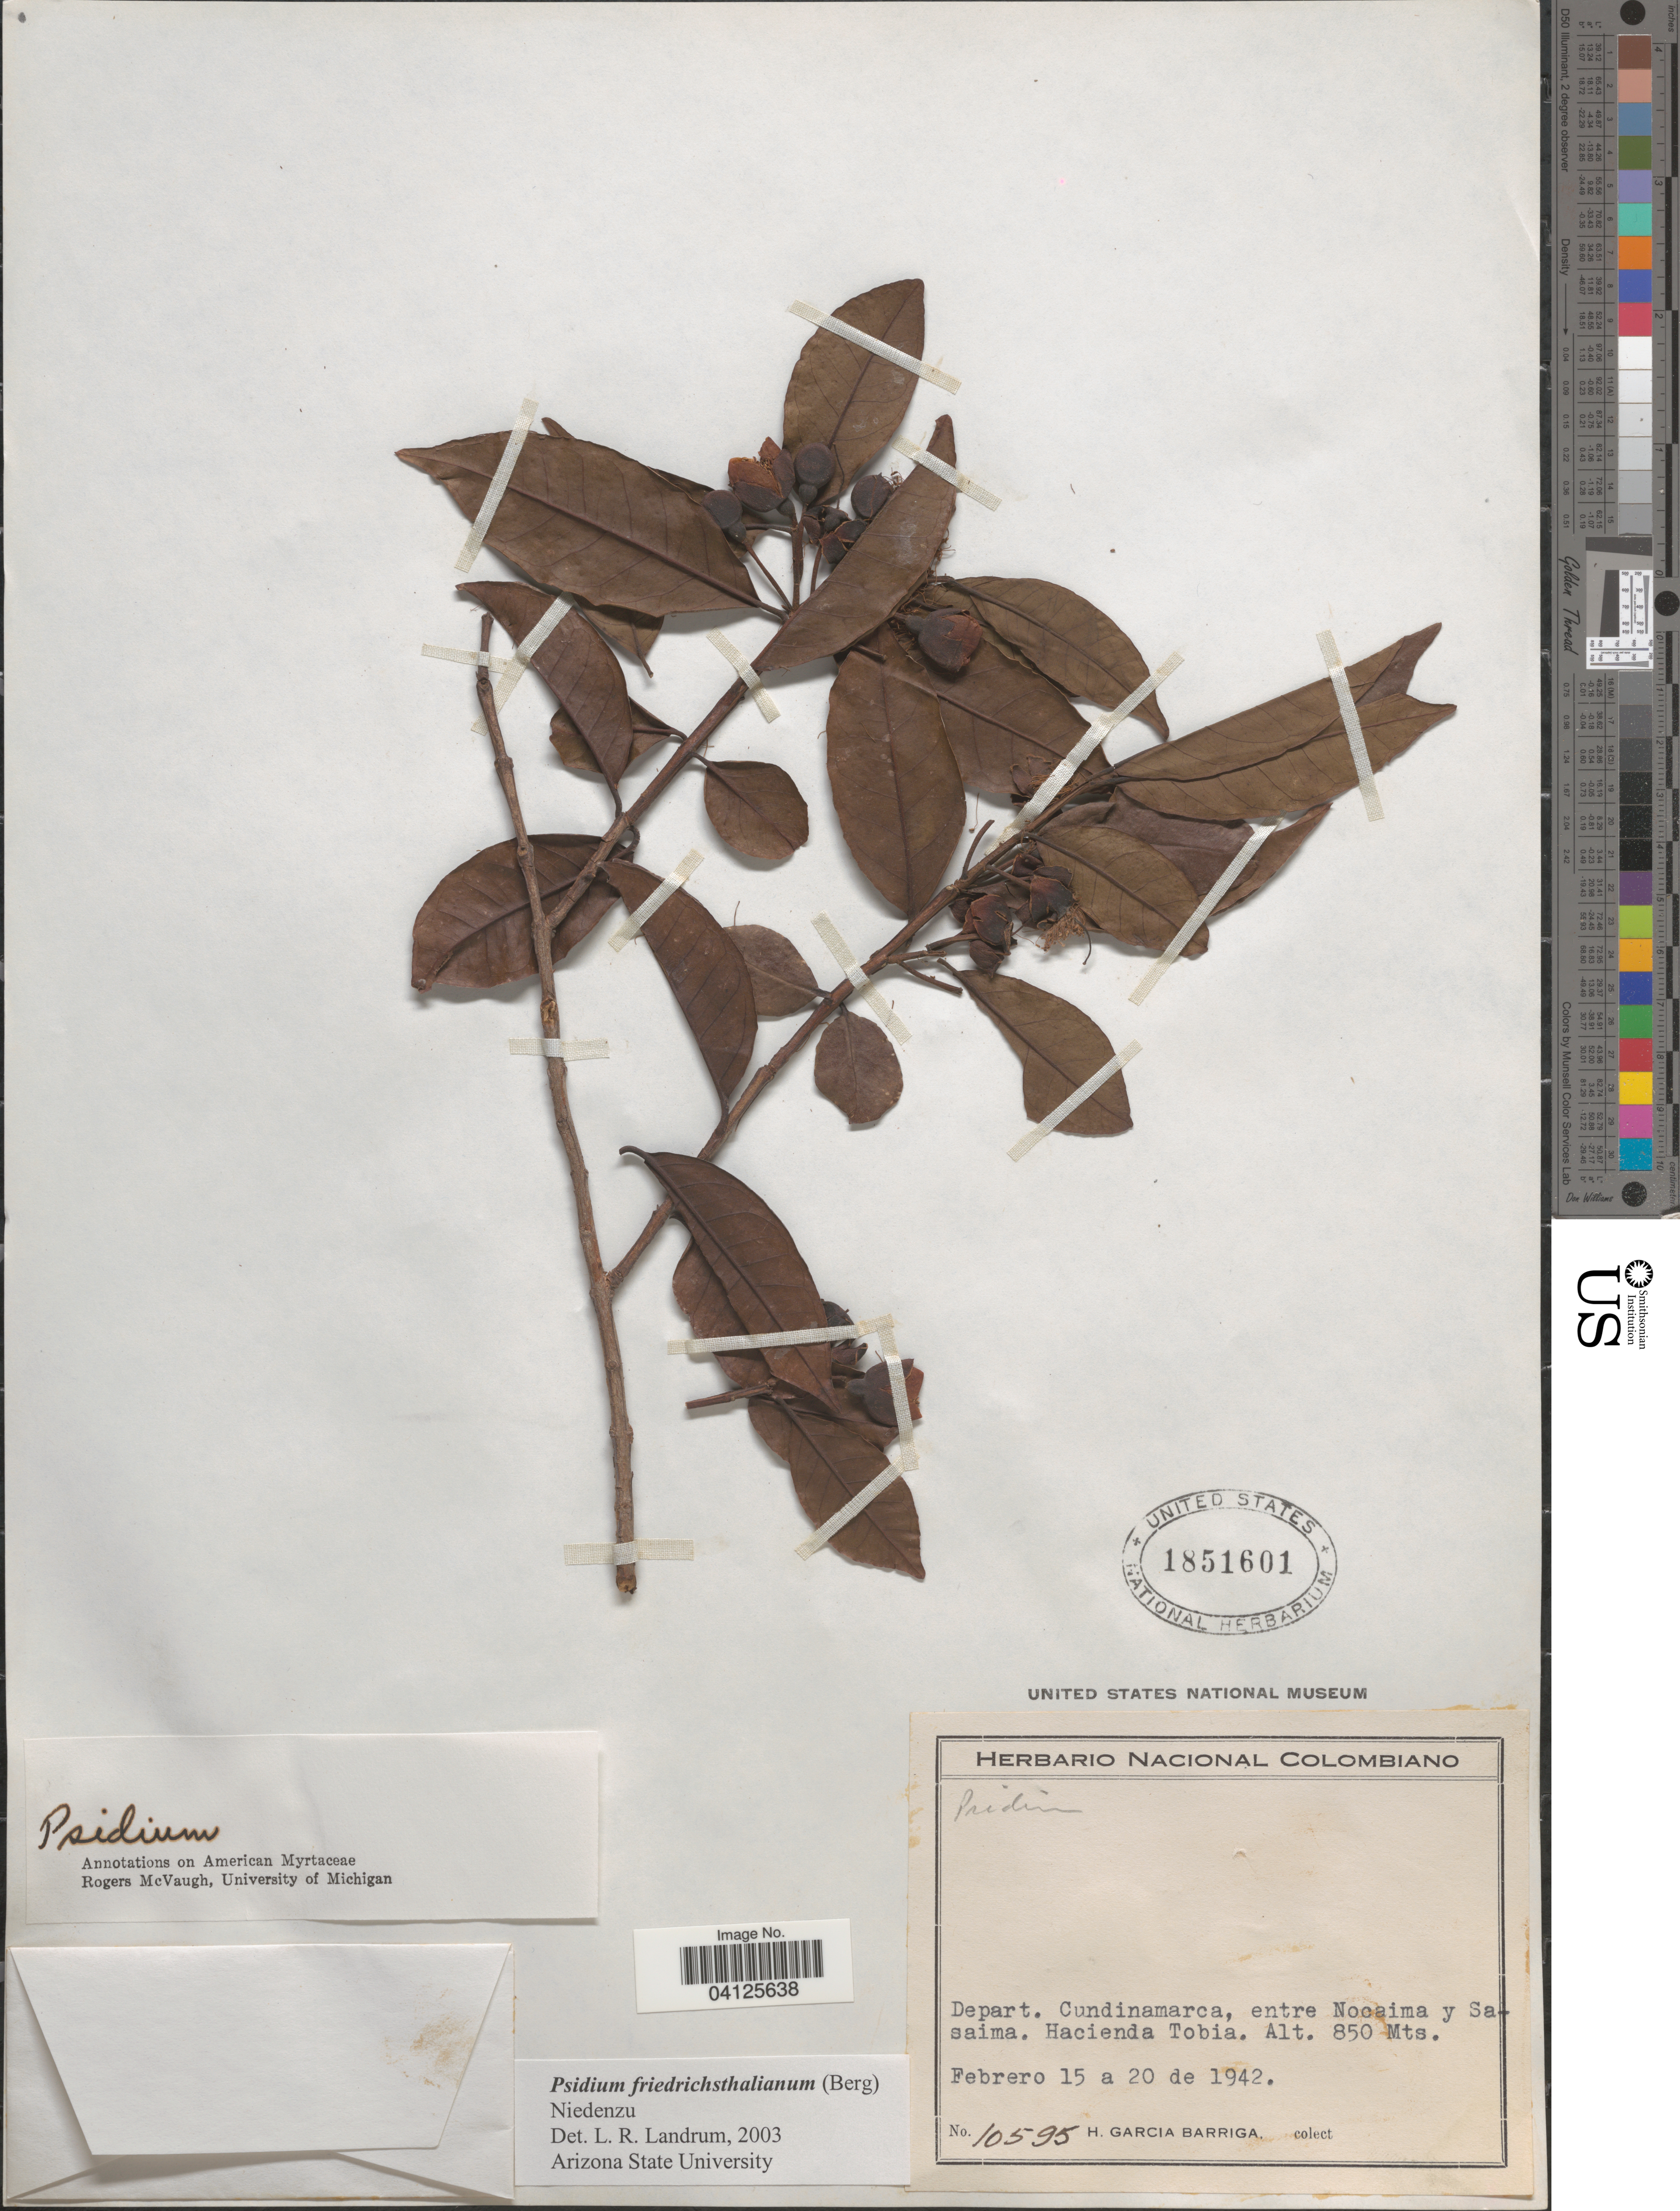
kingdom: Plantae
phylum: Tracheophyta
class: Magnoliopsida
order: Myrtales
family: Myrtaceae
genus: Psidium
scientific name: Psidium friedrichsthalianum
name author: (O. Berg) Nied.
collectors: H. García Barriga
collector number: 10595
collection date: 1942-02-15/1942-02-20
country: Colombia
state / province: Cundinamarca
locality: Depart. Cundinamarca, entre Nocaima y Sasaima. Hacienda Tobia.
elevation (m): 850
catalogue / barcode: US 1851601